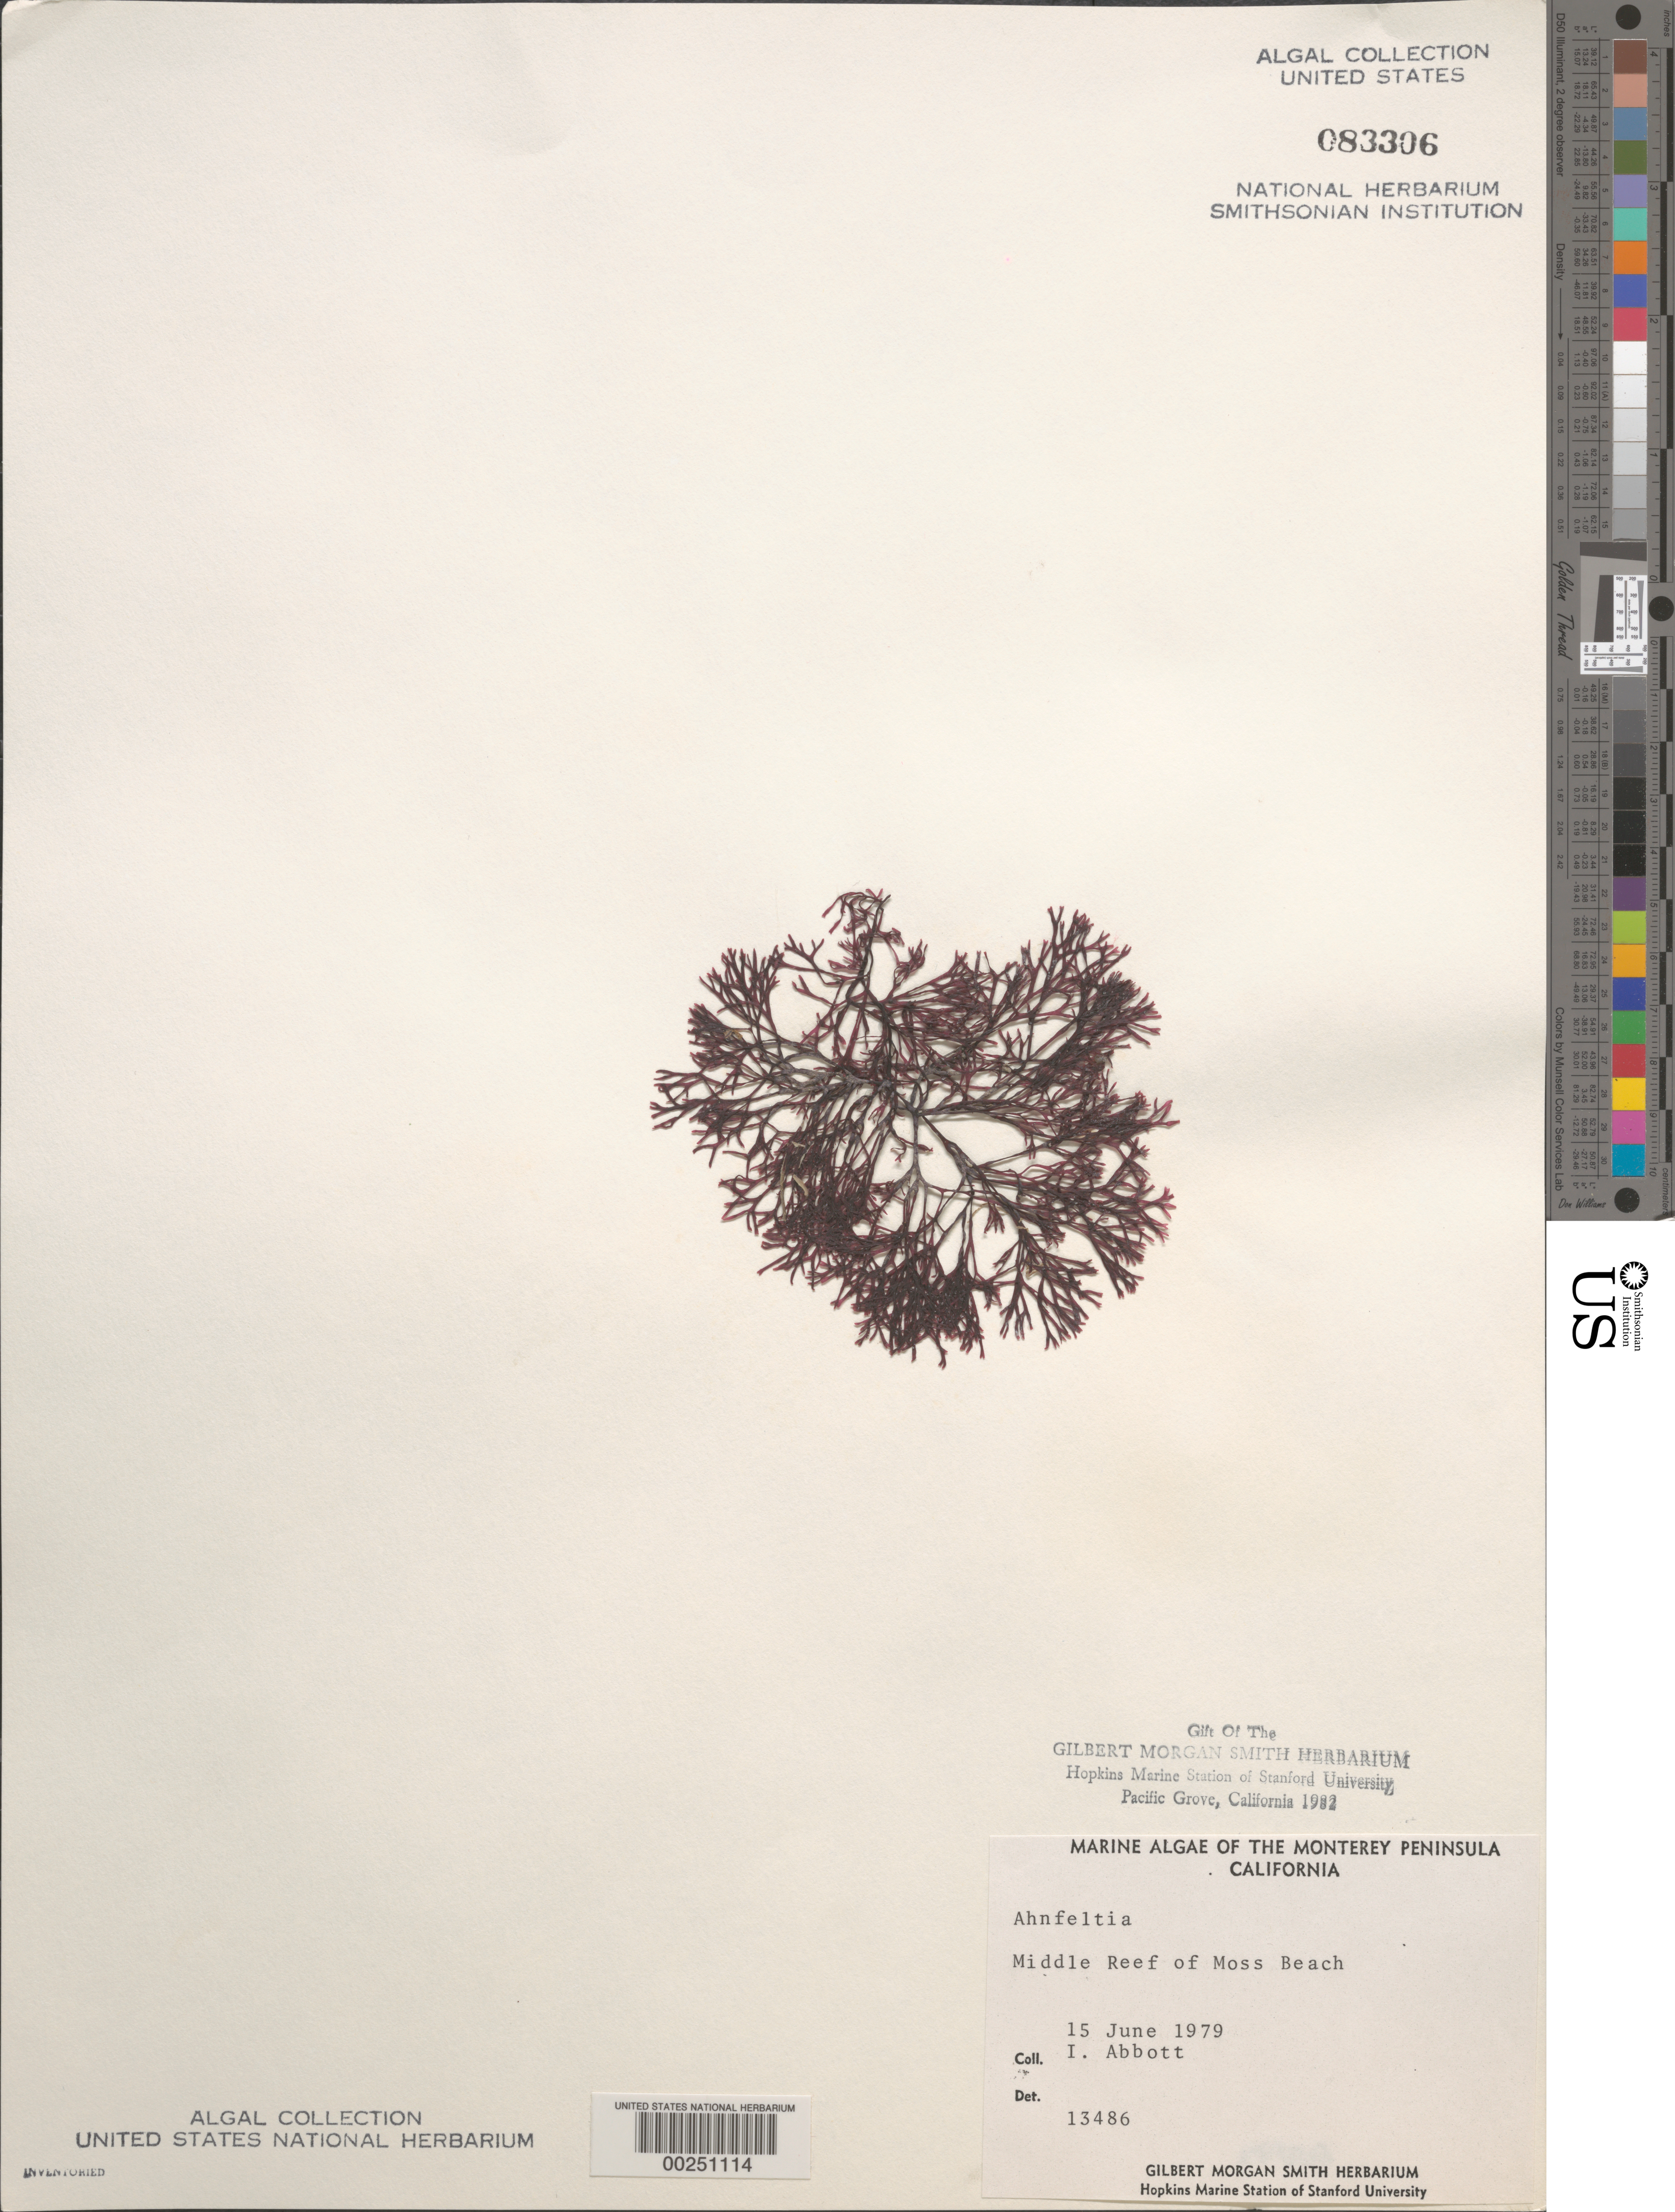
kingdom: Plantae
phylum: Rhodophyta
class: Florideophyceae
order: Ahnfeltiales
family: Ahnfeltiaceae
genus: Ahnfeltia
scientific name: Ahnfeltia sp.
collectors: I. A. Abbott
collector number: IAA 13486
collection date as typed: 15 Jun 1979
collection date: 1979-06-15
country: United States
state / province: California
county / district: Monterey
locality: Middle Reef of Moss Beach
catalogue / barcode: US 83306